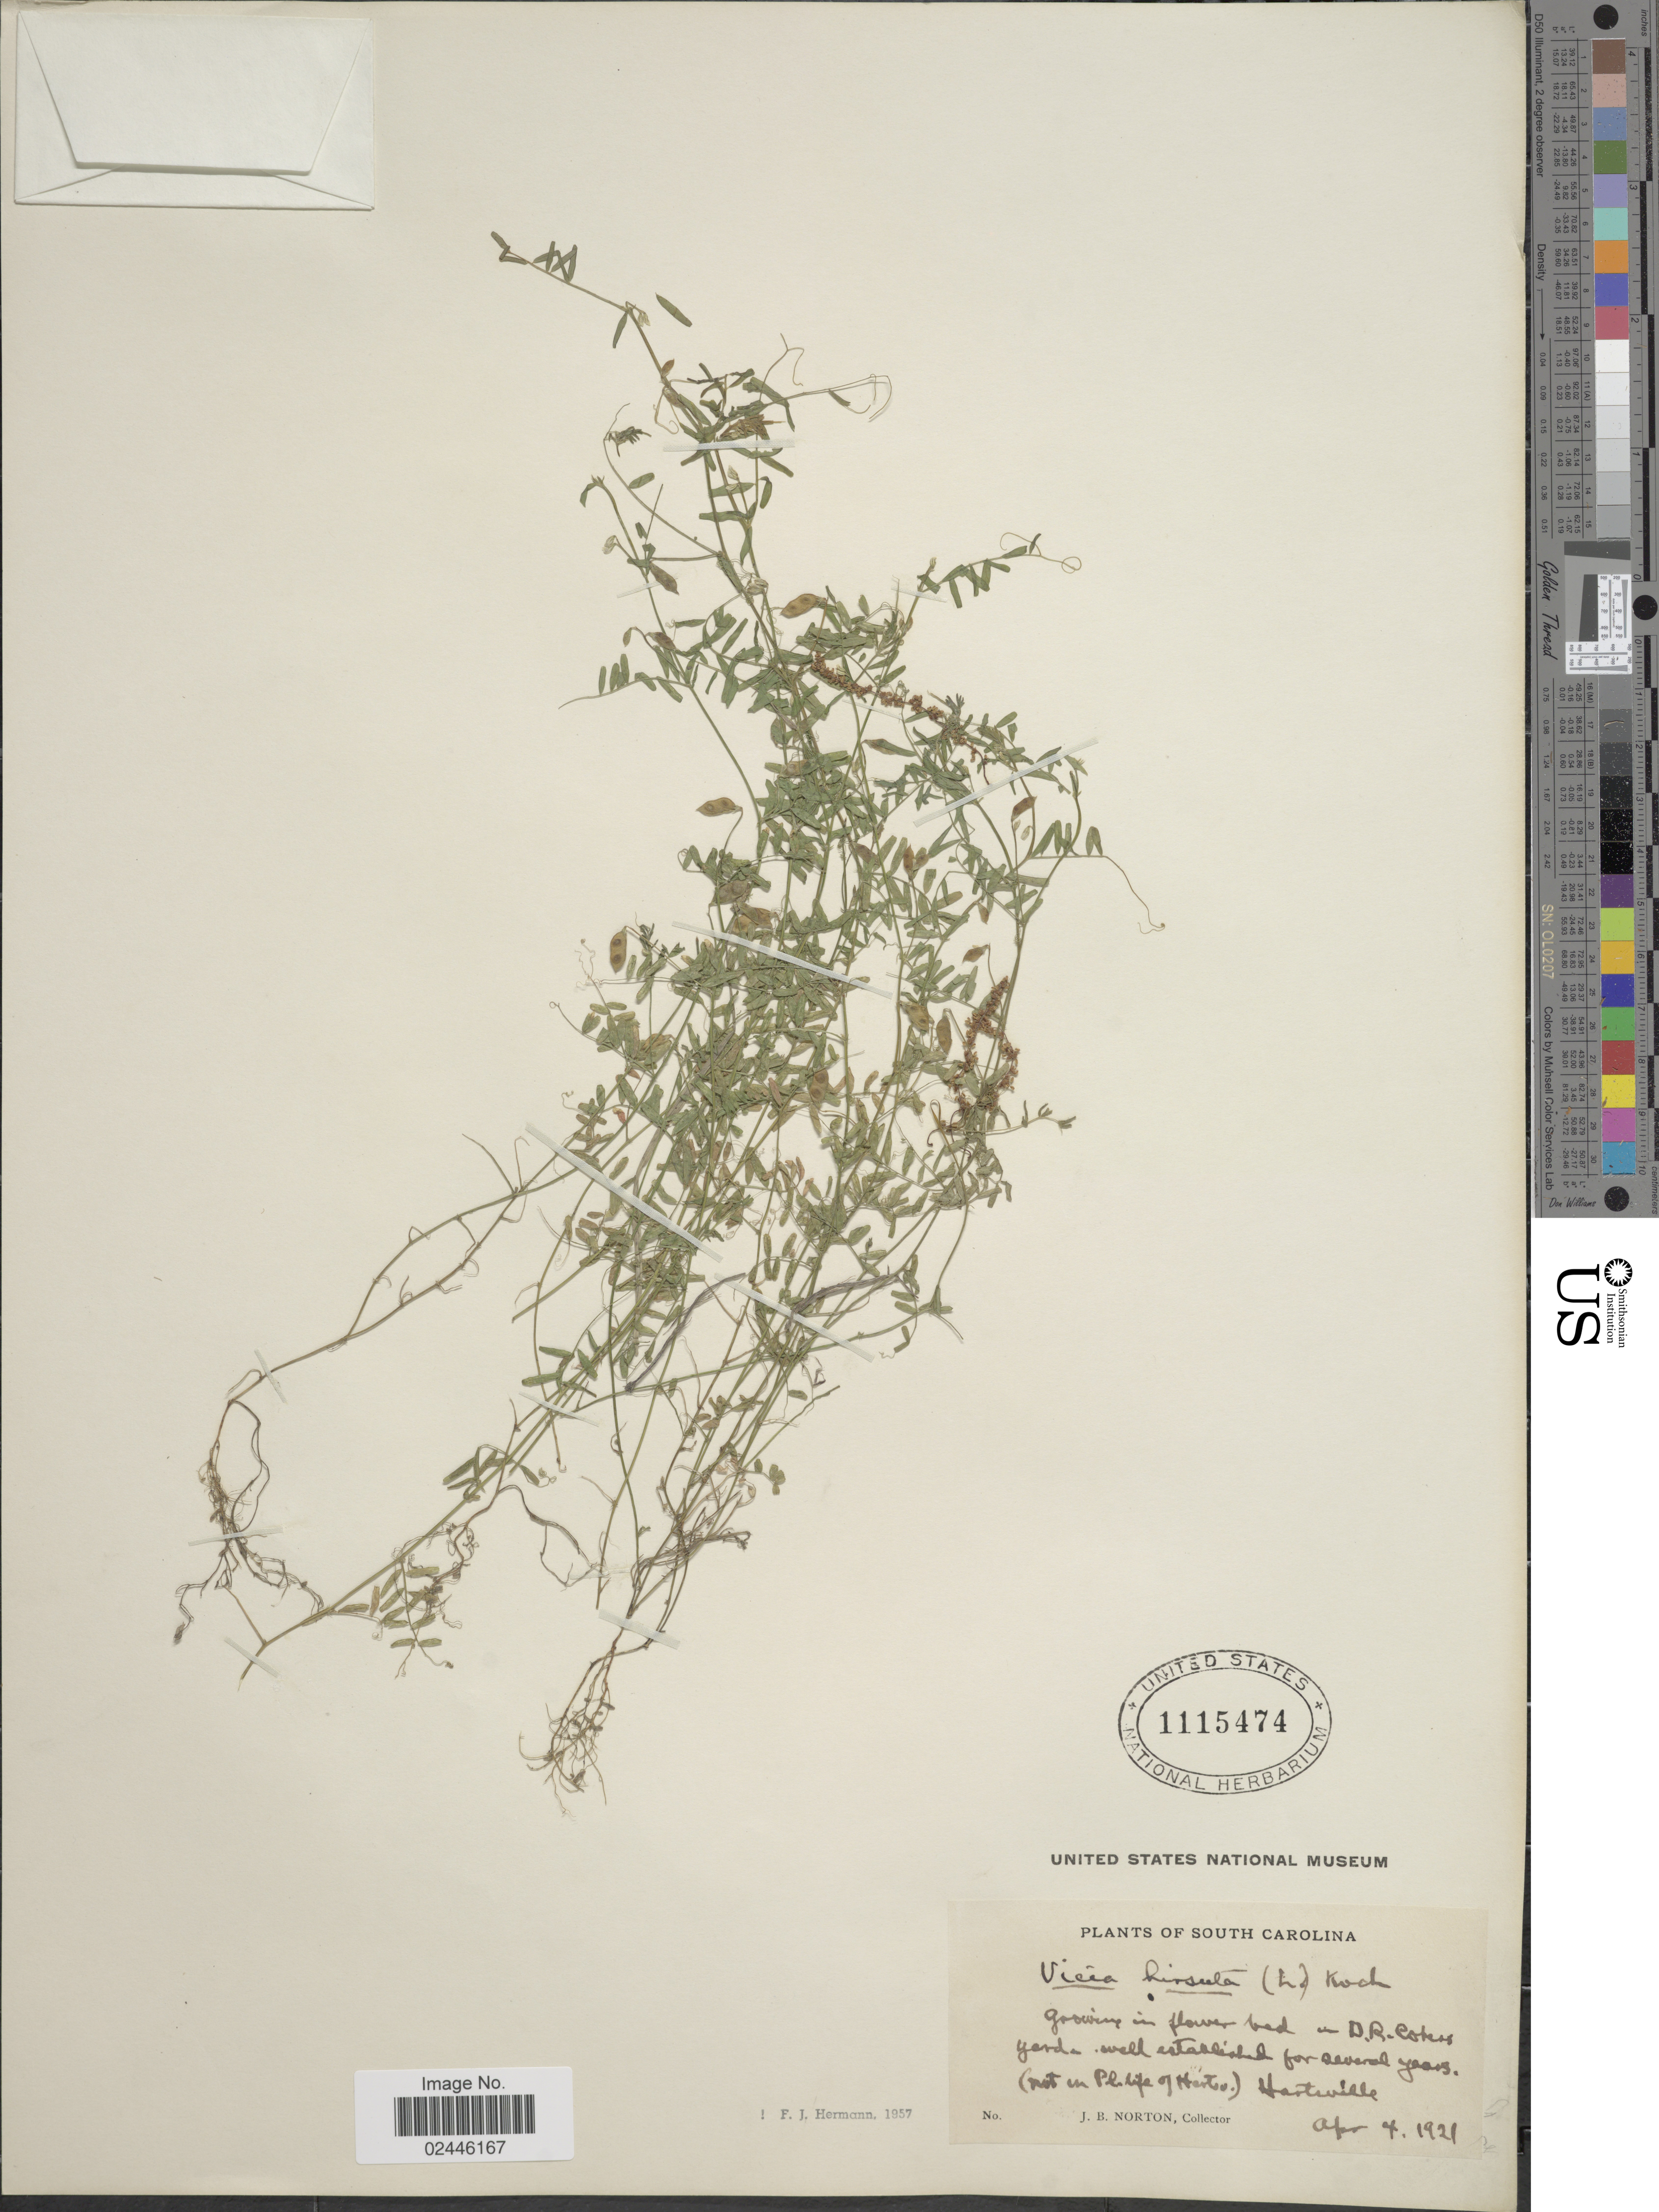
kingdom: Plantae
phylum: Tracheophyta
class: Magnoliopsida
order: Fabales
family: Fabaceae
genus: Vicia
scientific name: Vicia hirsuta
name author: (L.) A. Gray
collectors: J. B. Norton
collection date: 1921-04-04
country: United States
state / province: South Carolina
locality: In Dr. Cokes Yards, Hartsville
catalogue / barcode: US 1115474